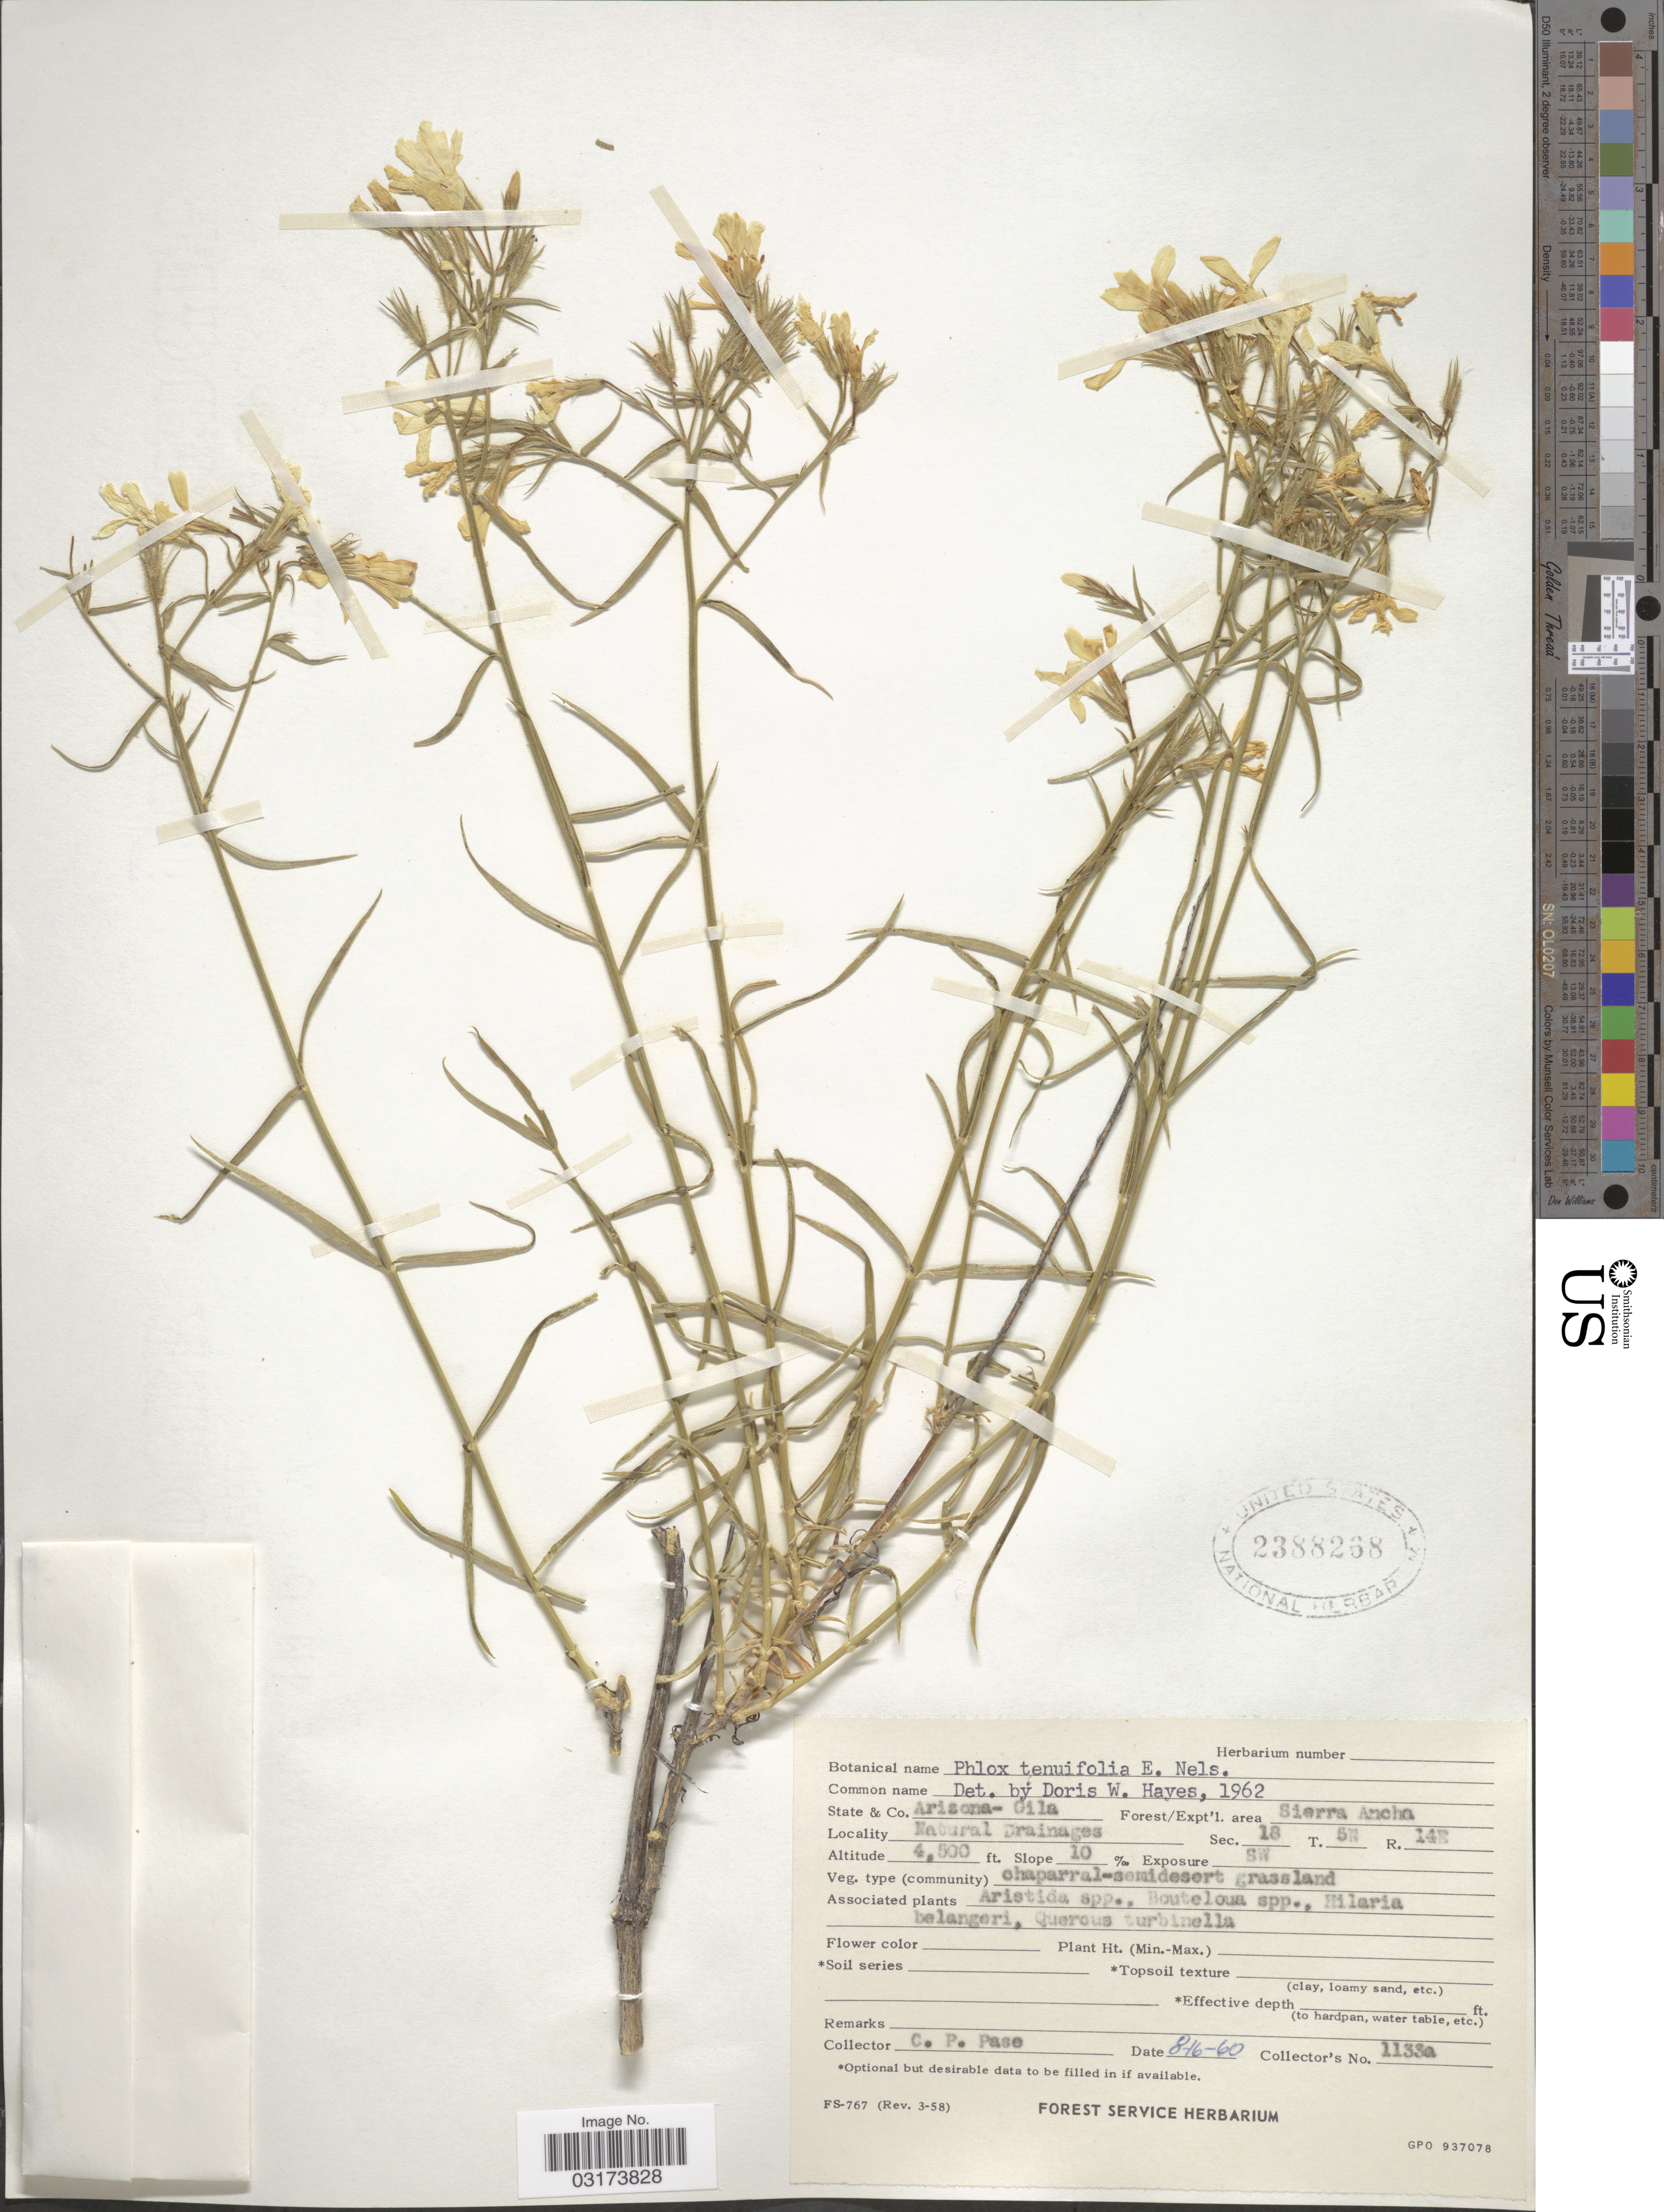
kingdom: Plantae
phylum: Tracheophyta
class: Magnoliopsida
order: Ericales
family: Polemoniaceae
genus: Phlox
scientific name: Phlox tenuifolia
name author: E.E. Nelson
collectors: C. P. Pase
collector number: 1133a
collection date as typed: Transcribed d/m/y: 16/8/60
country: United States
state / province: Arizona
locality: Co. Gila. Forest/Expt'l. area Sierra Ancha. Natural Drainages. Sec. 18 T. 5N R. 14E.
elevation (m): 1372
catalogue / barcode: US 2388268